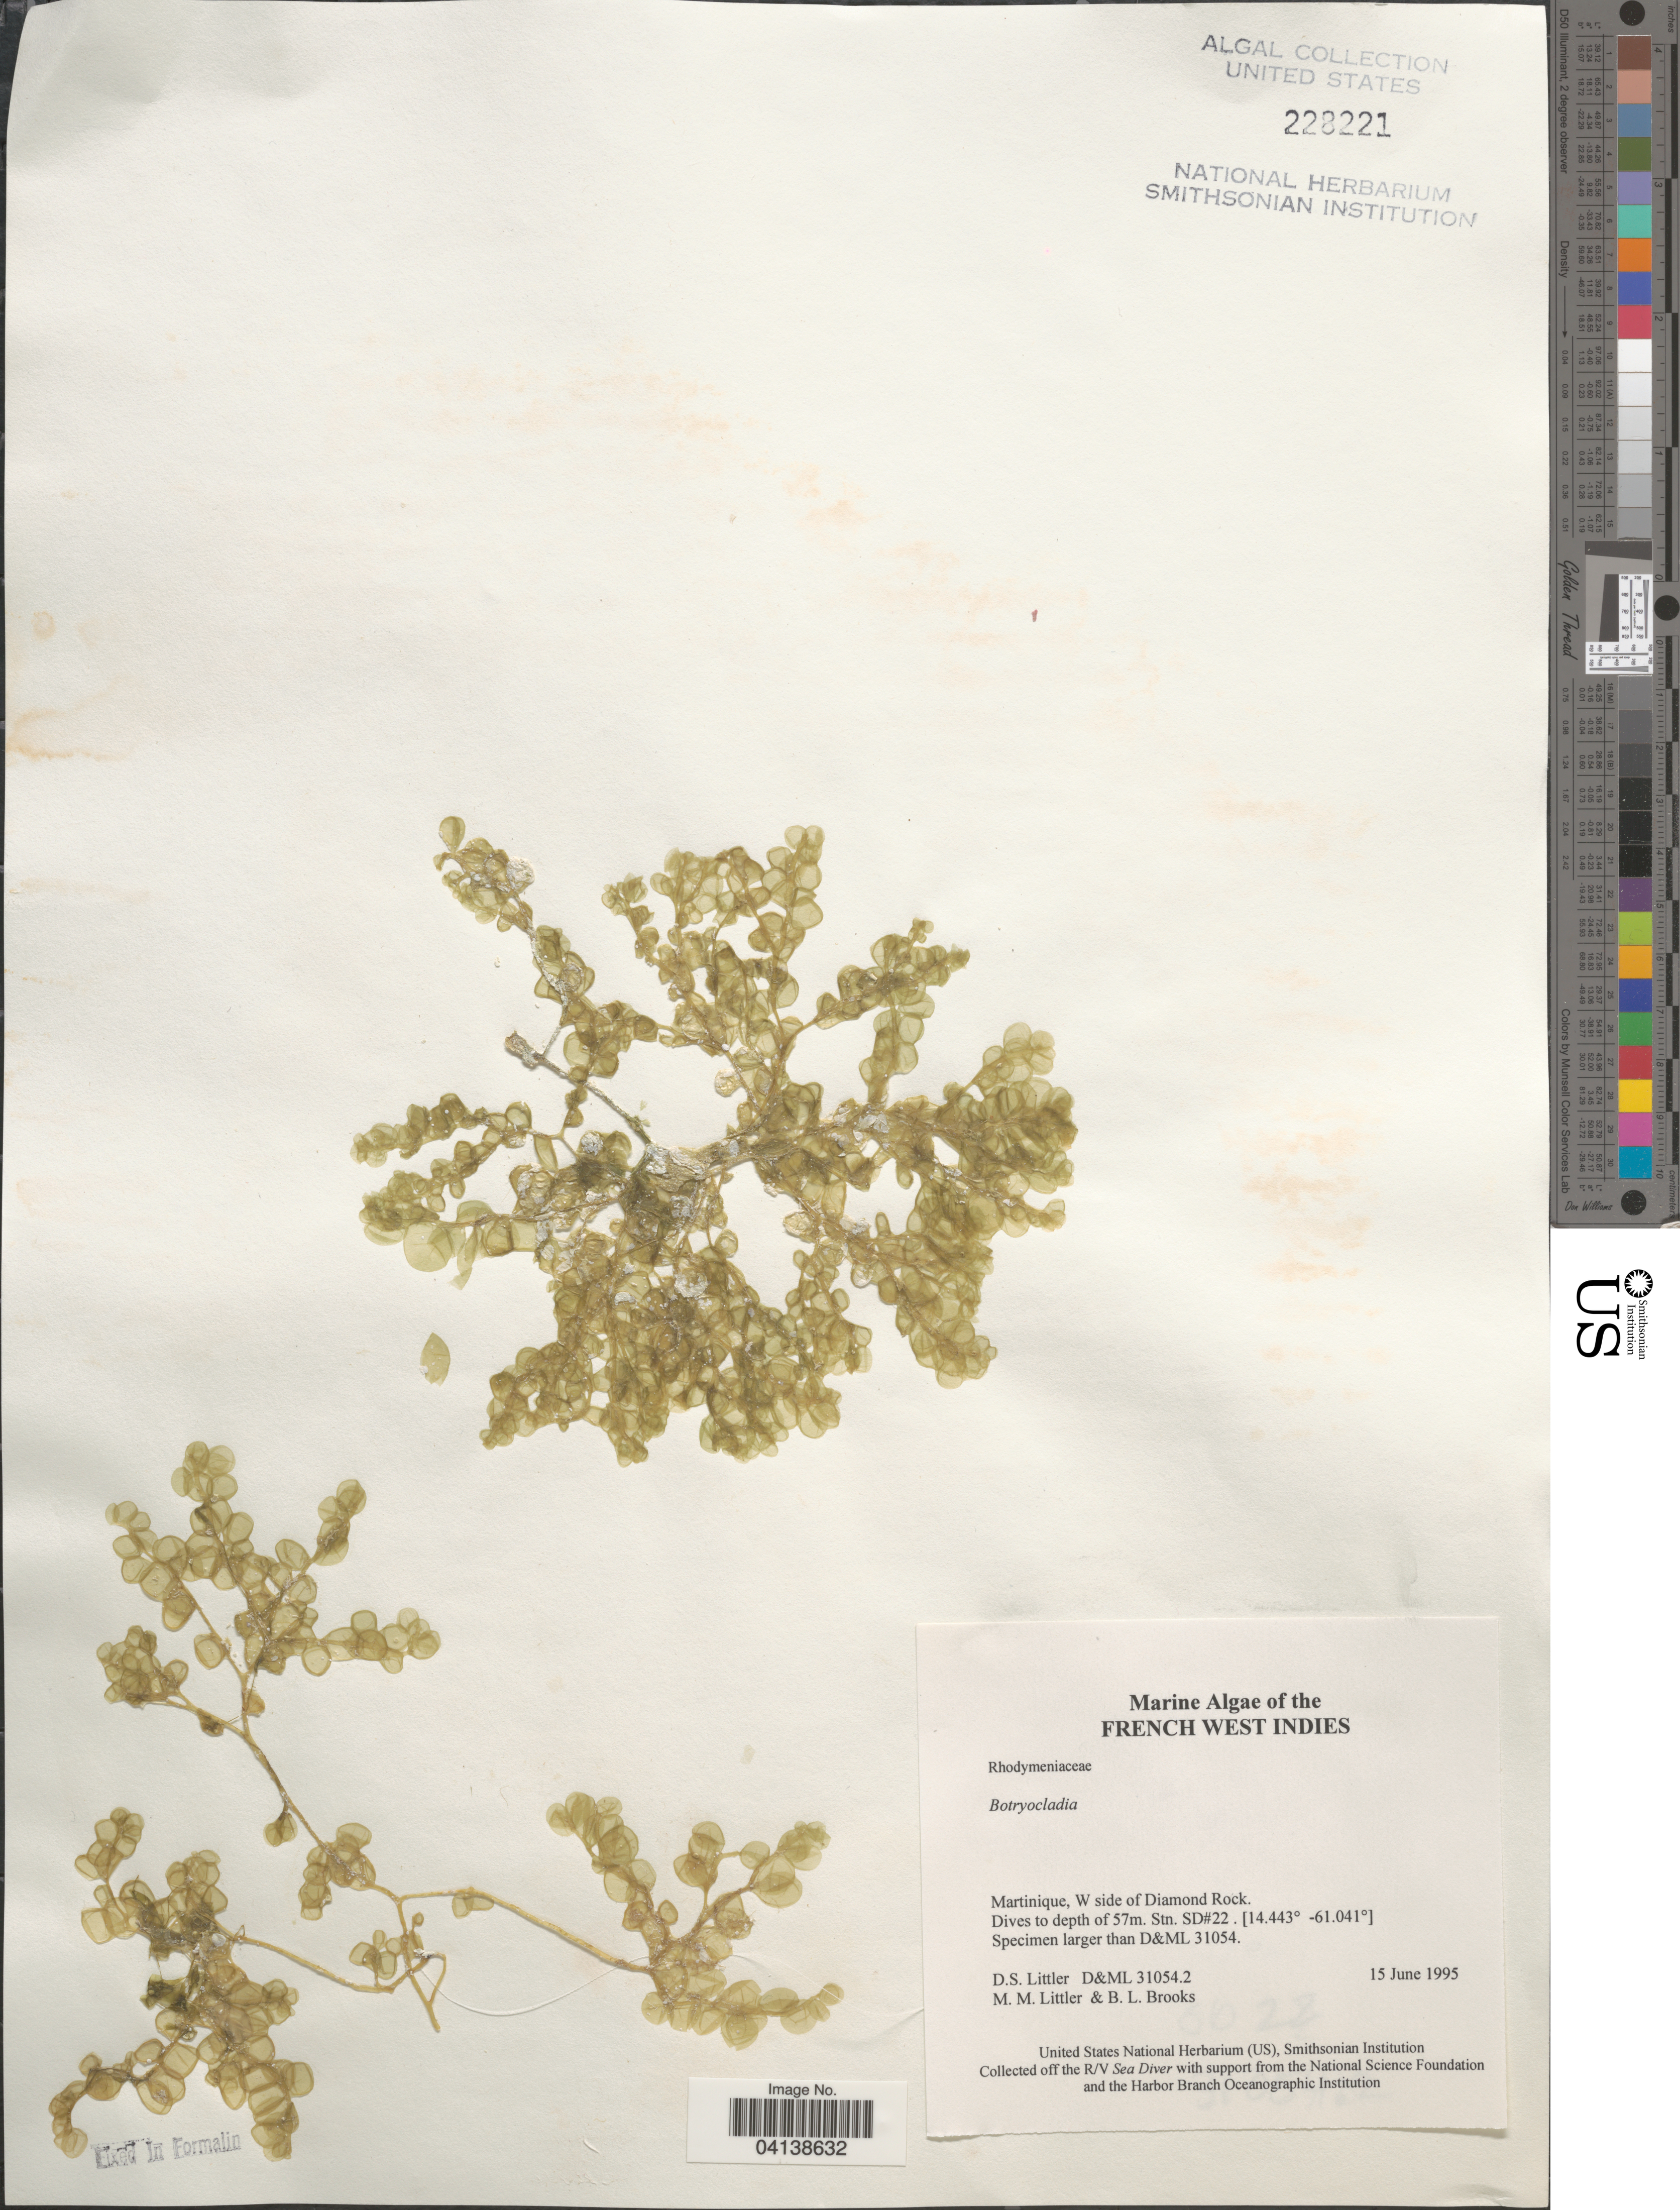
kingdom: Plantae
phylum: Rhodophyta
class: Florideophyceae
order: Rhodymeniales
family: Rhodymeniaceae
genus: Botryocladia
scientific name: Botryocladia sp.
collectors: D. S. Littler & B. Brooks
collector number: D&ML310542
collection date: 1995-06-15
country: Martinique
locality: French West Indies. W side of Diamond Rock. Stn. SD#22.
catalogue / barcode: US 228221